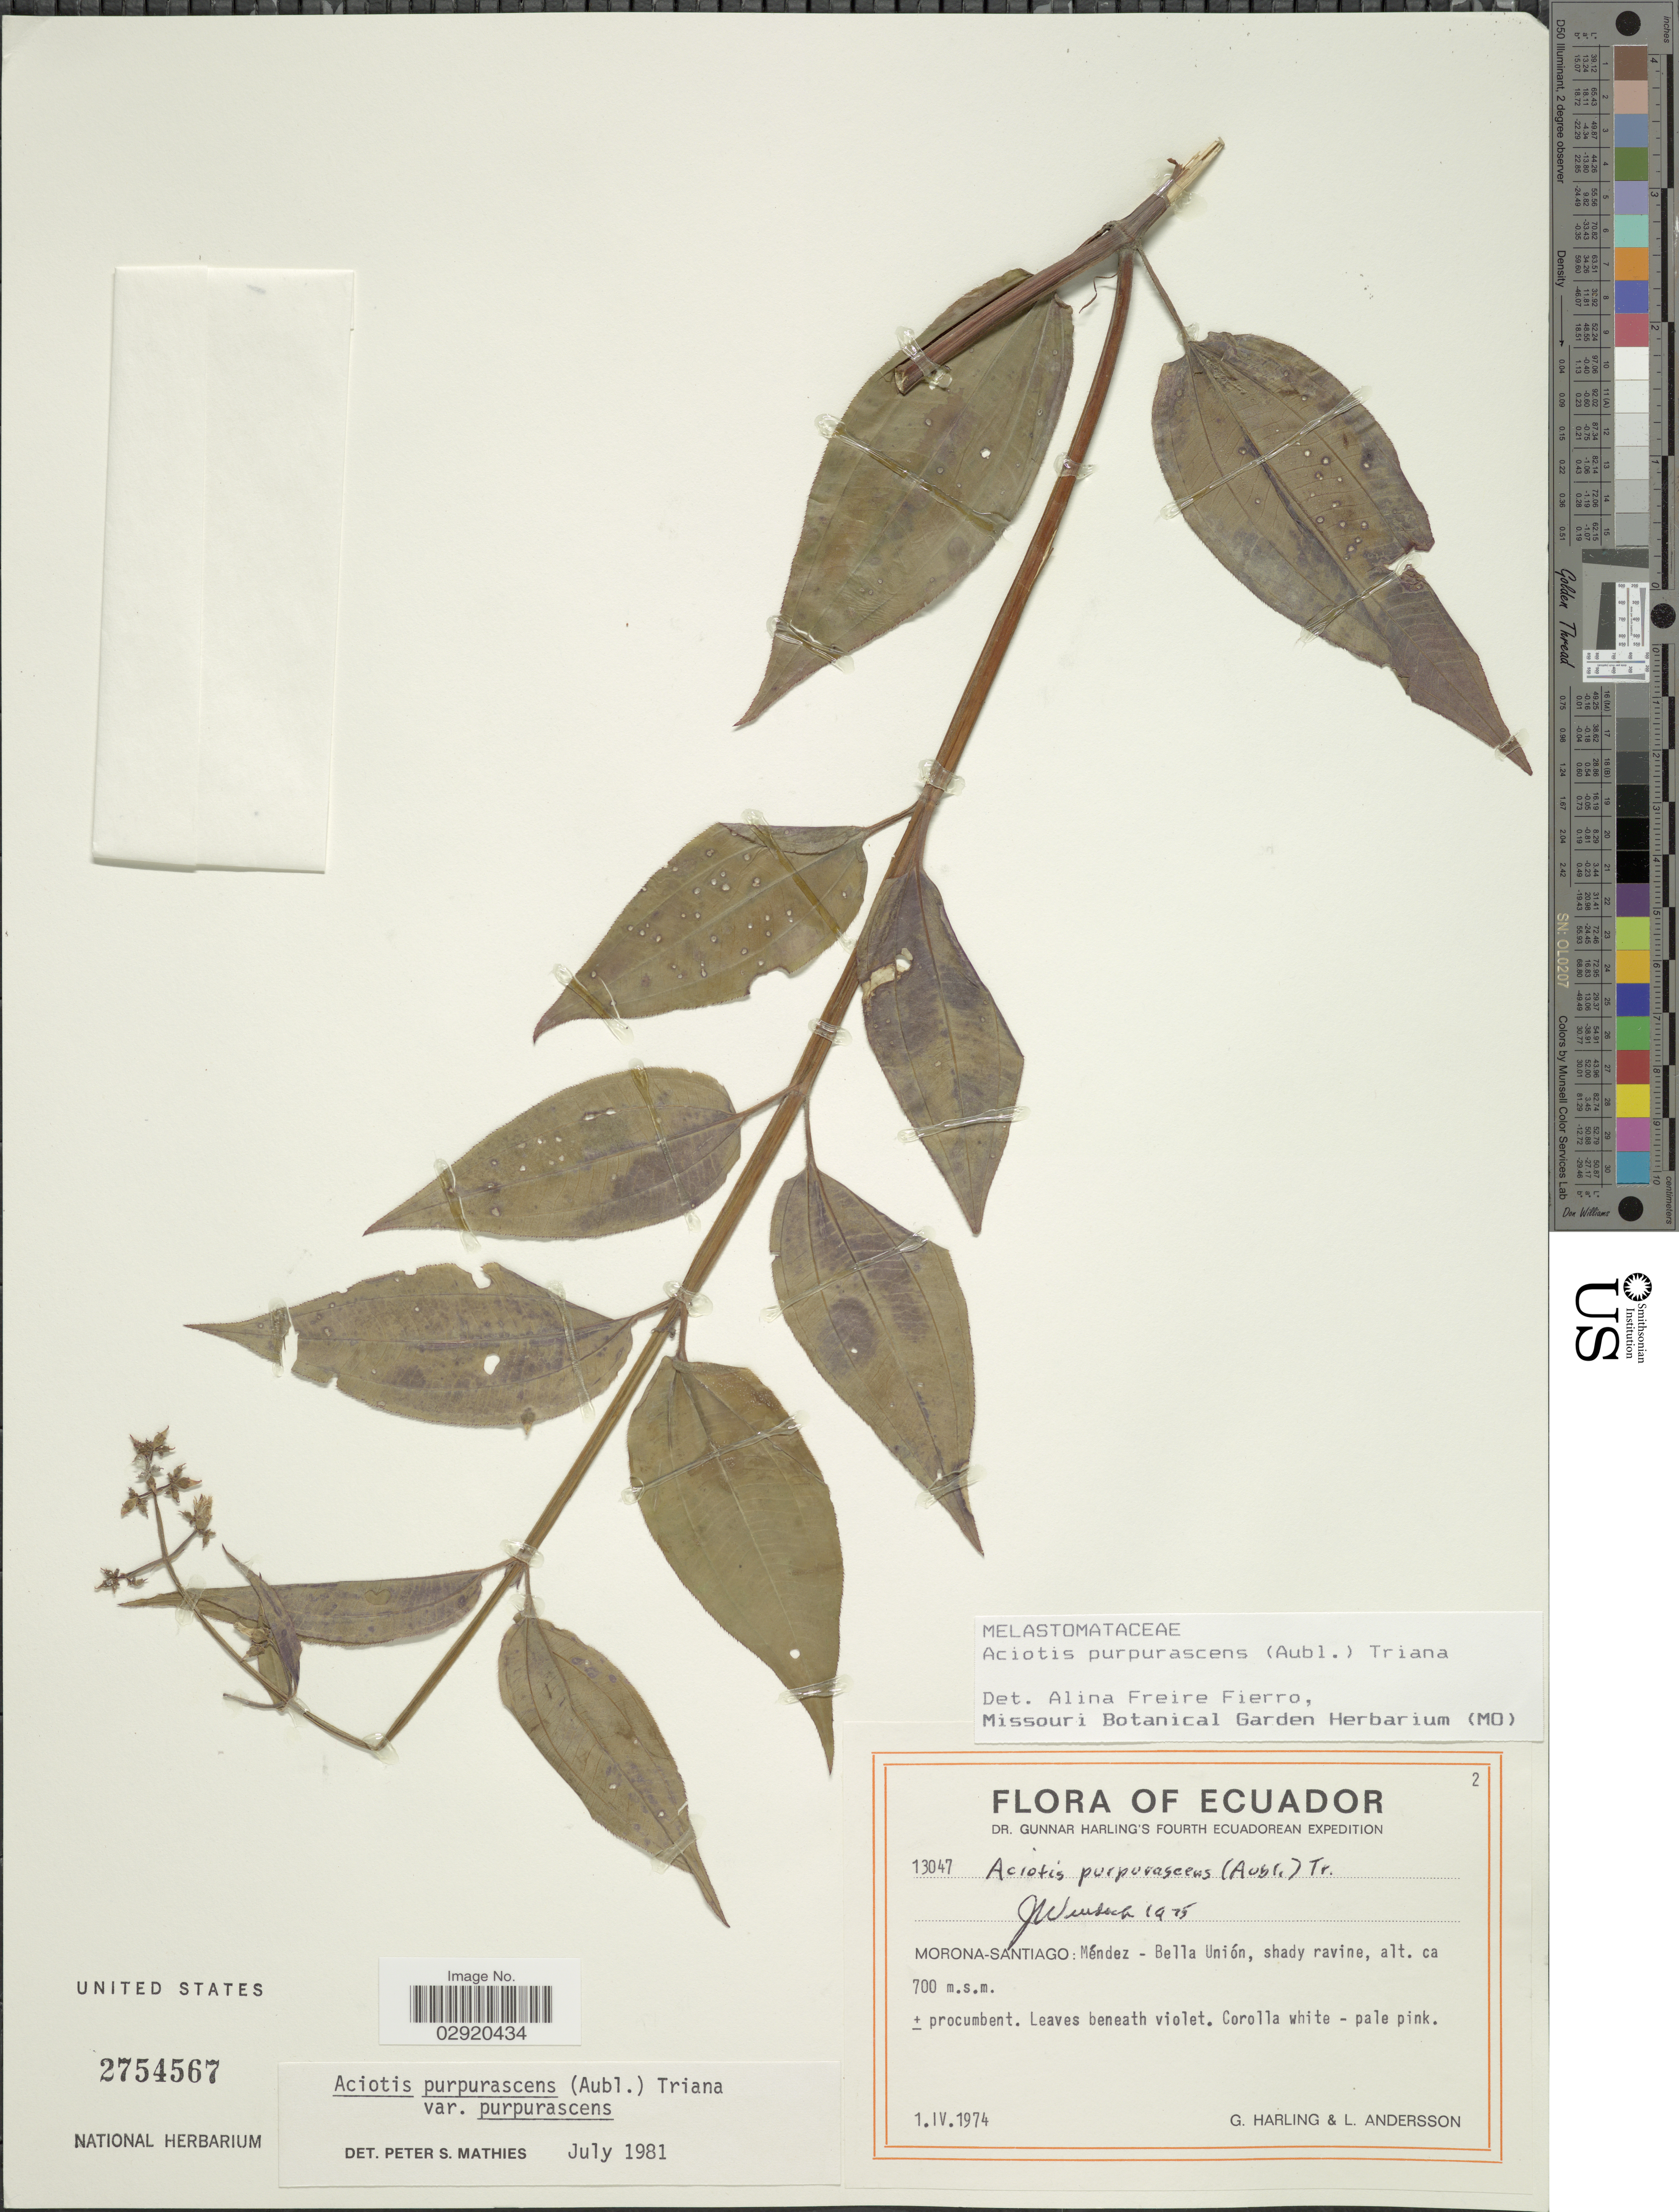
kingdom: Plantae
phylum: Tracheophyta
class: Magnoliopsida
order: Myrtales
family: Melastomataceae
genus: Aciotis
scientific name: Aciotis purpurascens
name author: (Aubl.) Triana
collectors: G. Harling & L. Andersson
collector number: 13047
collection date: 1974-04-01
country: Ecuador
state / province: Morona-Santiago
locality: Morona-Santiago: Méndez-Bella Unión, shady ravine.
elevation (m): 700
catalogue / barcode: US 2754567